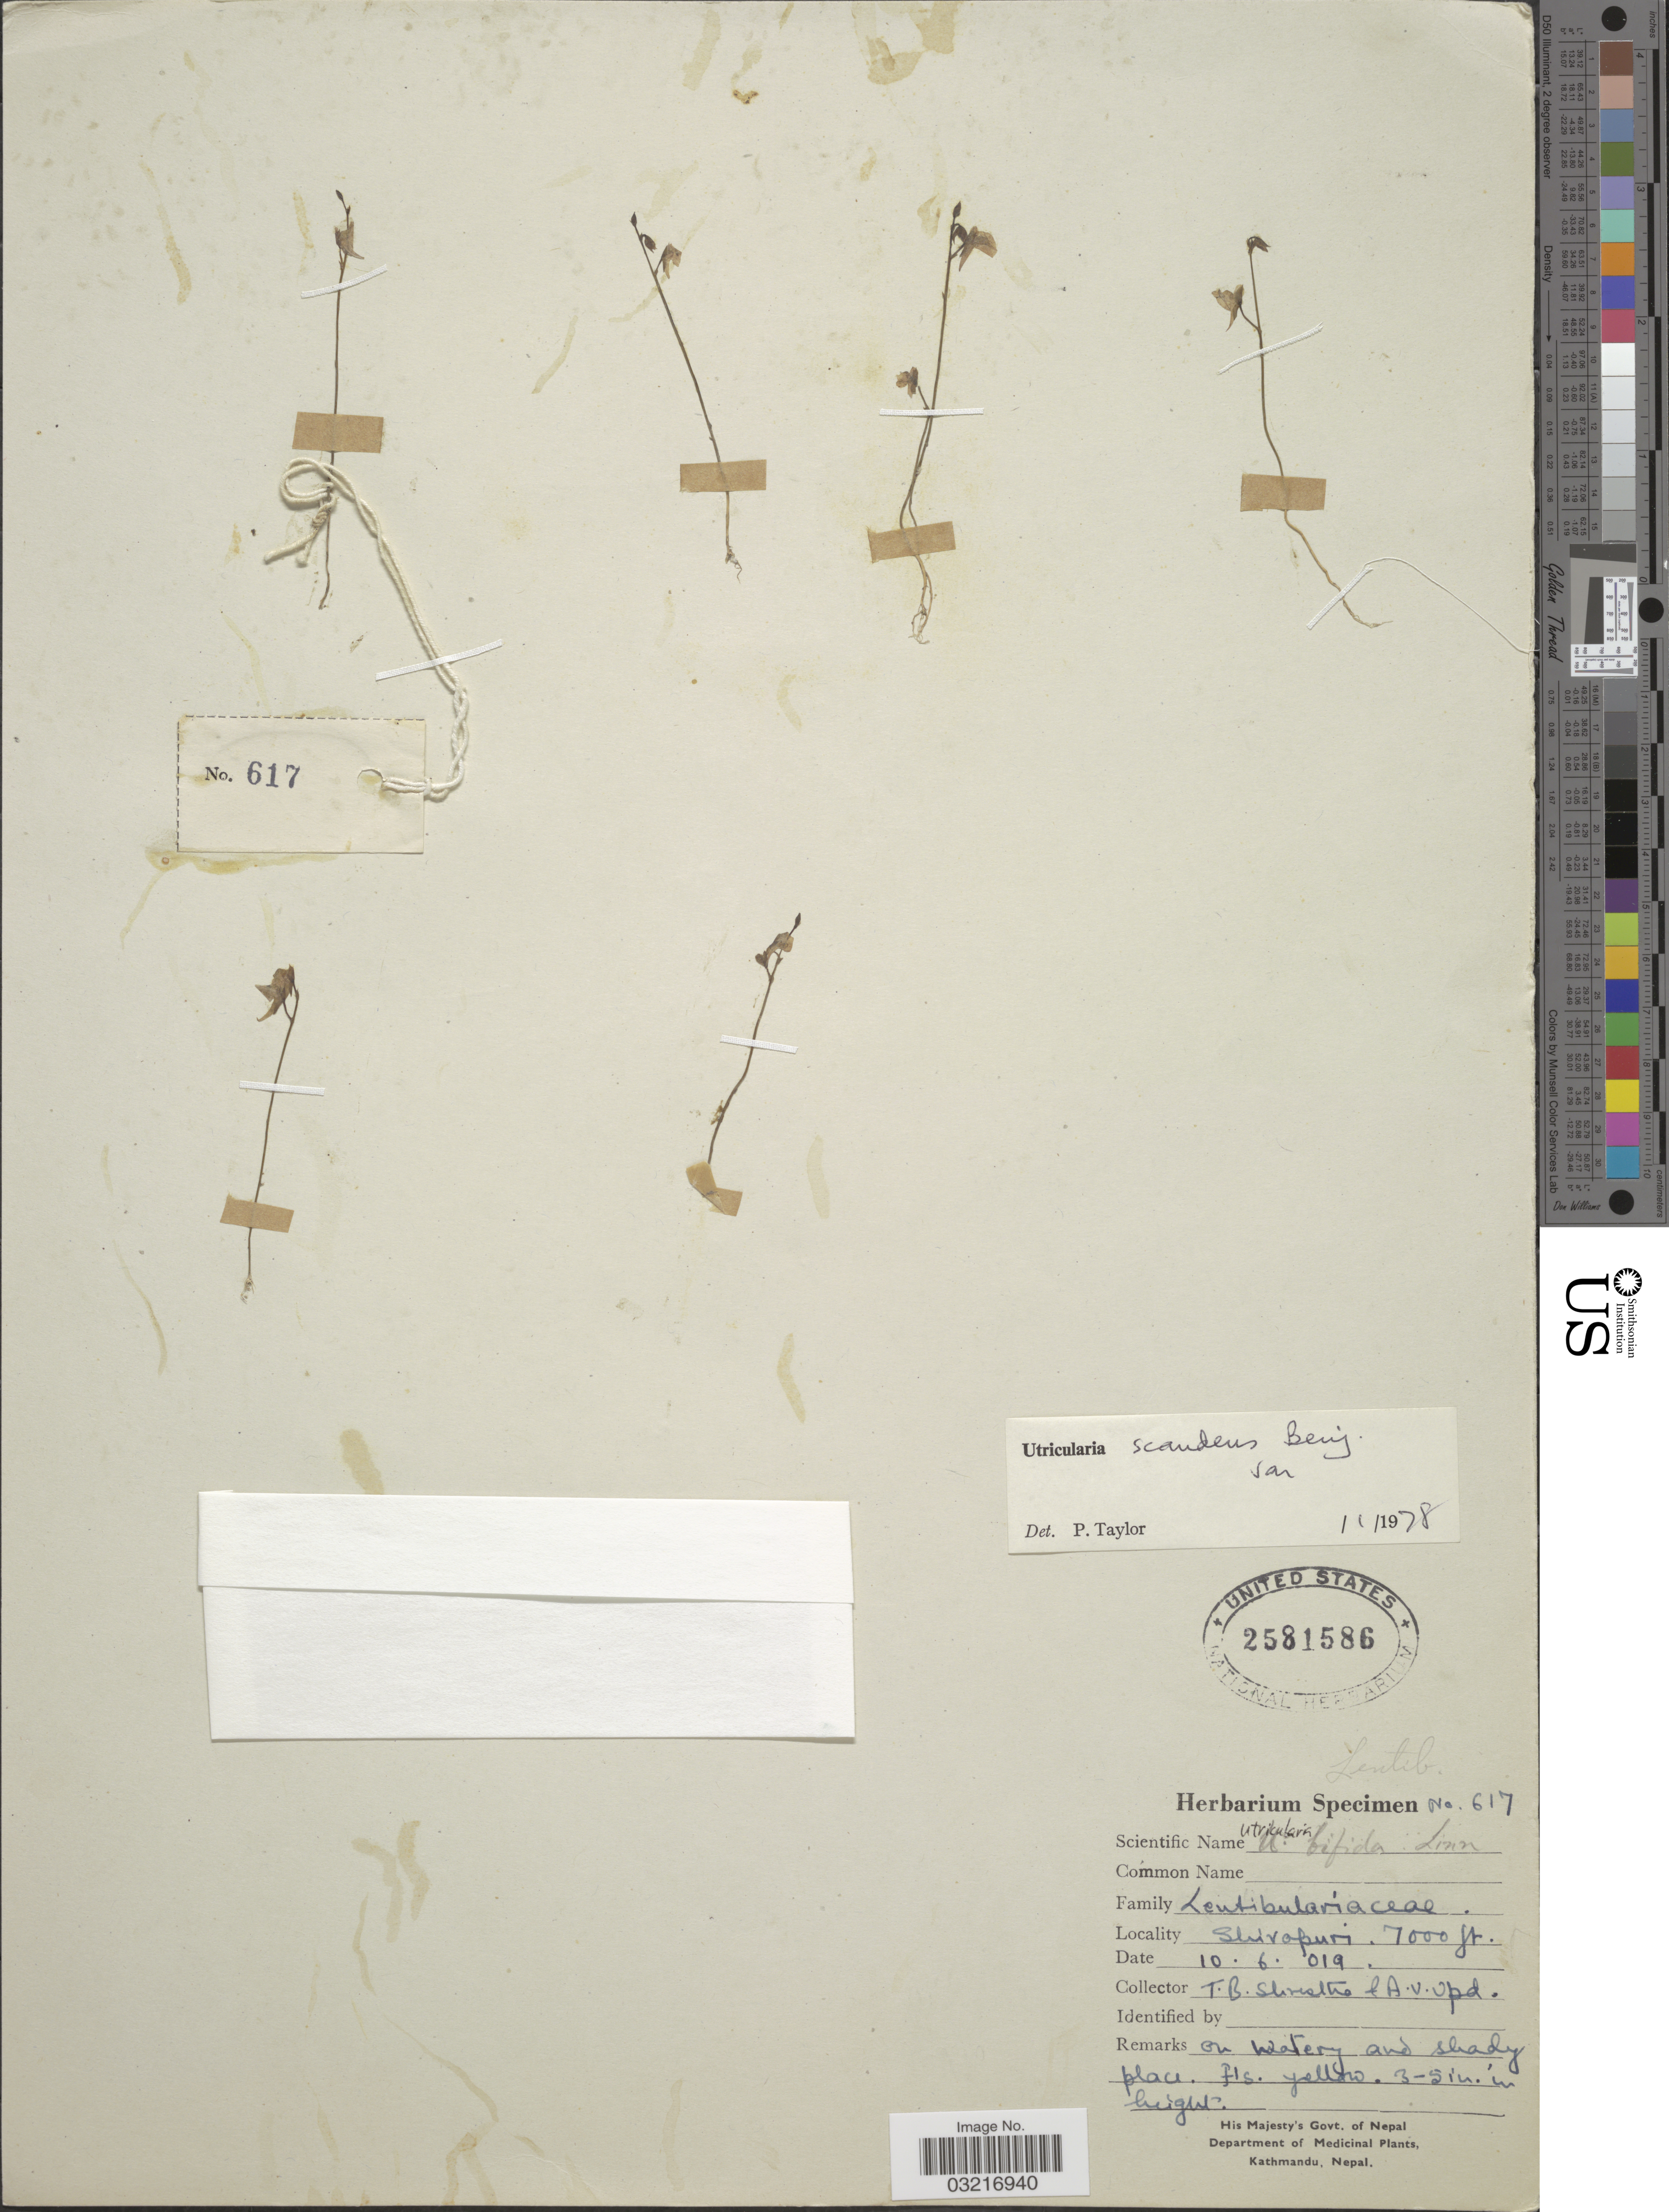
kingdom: Plantae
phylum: Tracheophyta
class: Magnoliopsida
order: Lamiales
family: Lentibulariaceae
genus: Utricularia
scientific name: Utricularia scandens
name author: Benj.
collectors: T. B. Shrestha & A. Upd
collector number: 617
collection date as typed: Transcribed d/m/y: 10/6/19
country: Nepal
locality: Shivapuri.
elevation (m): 2134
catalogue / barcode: US 2581586